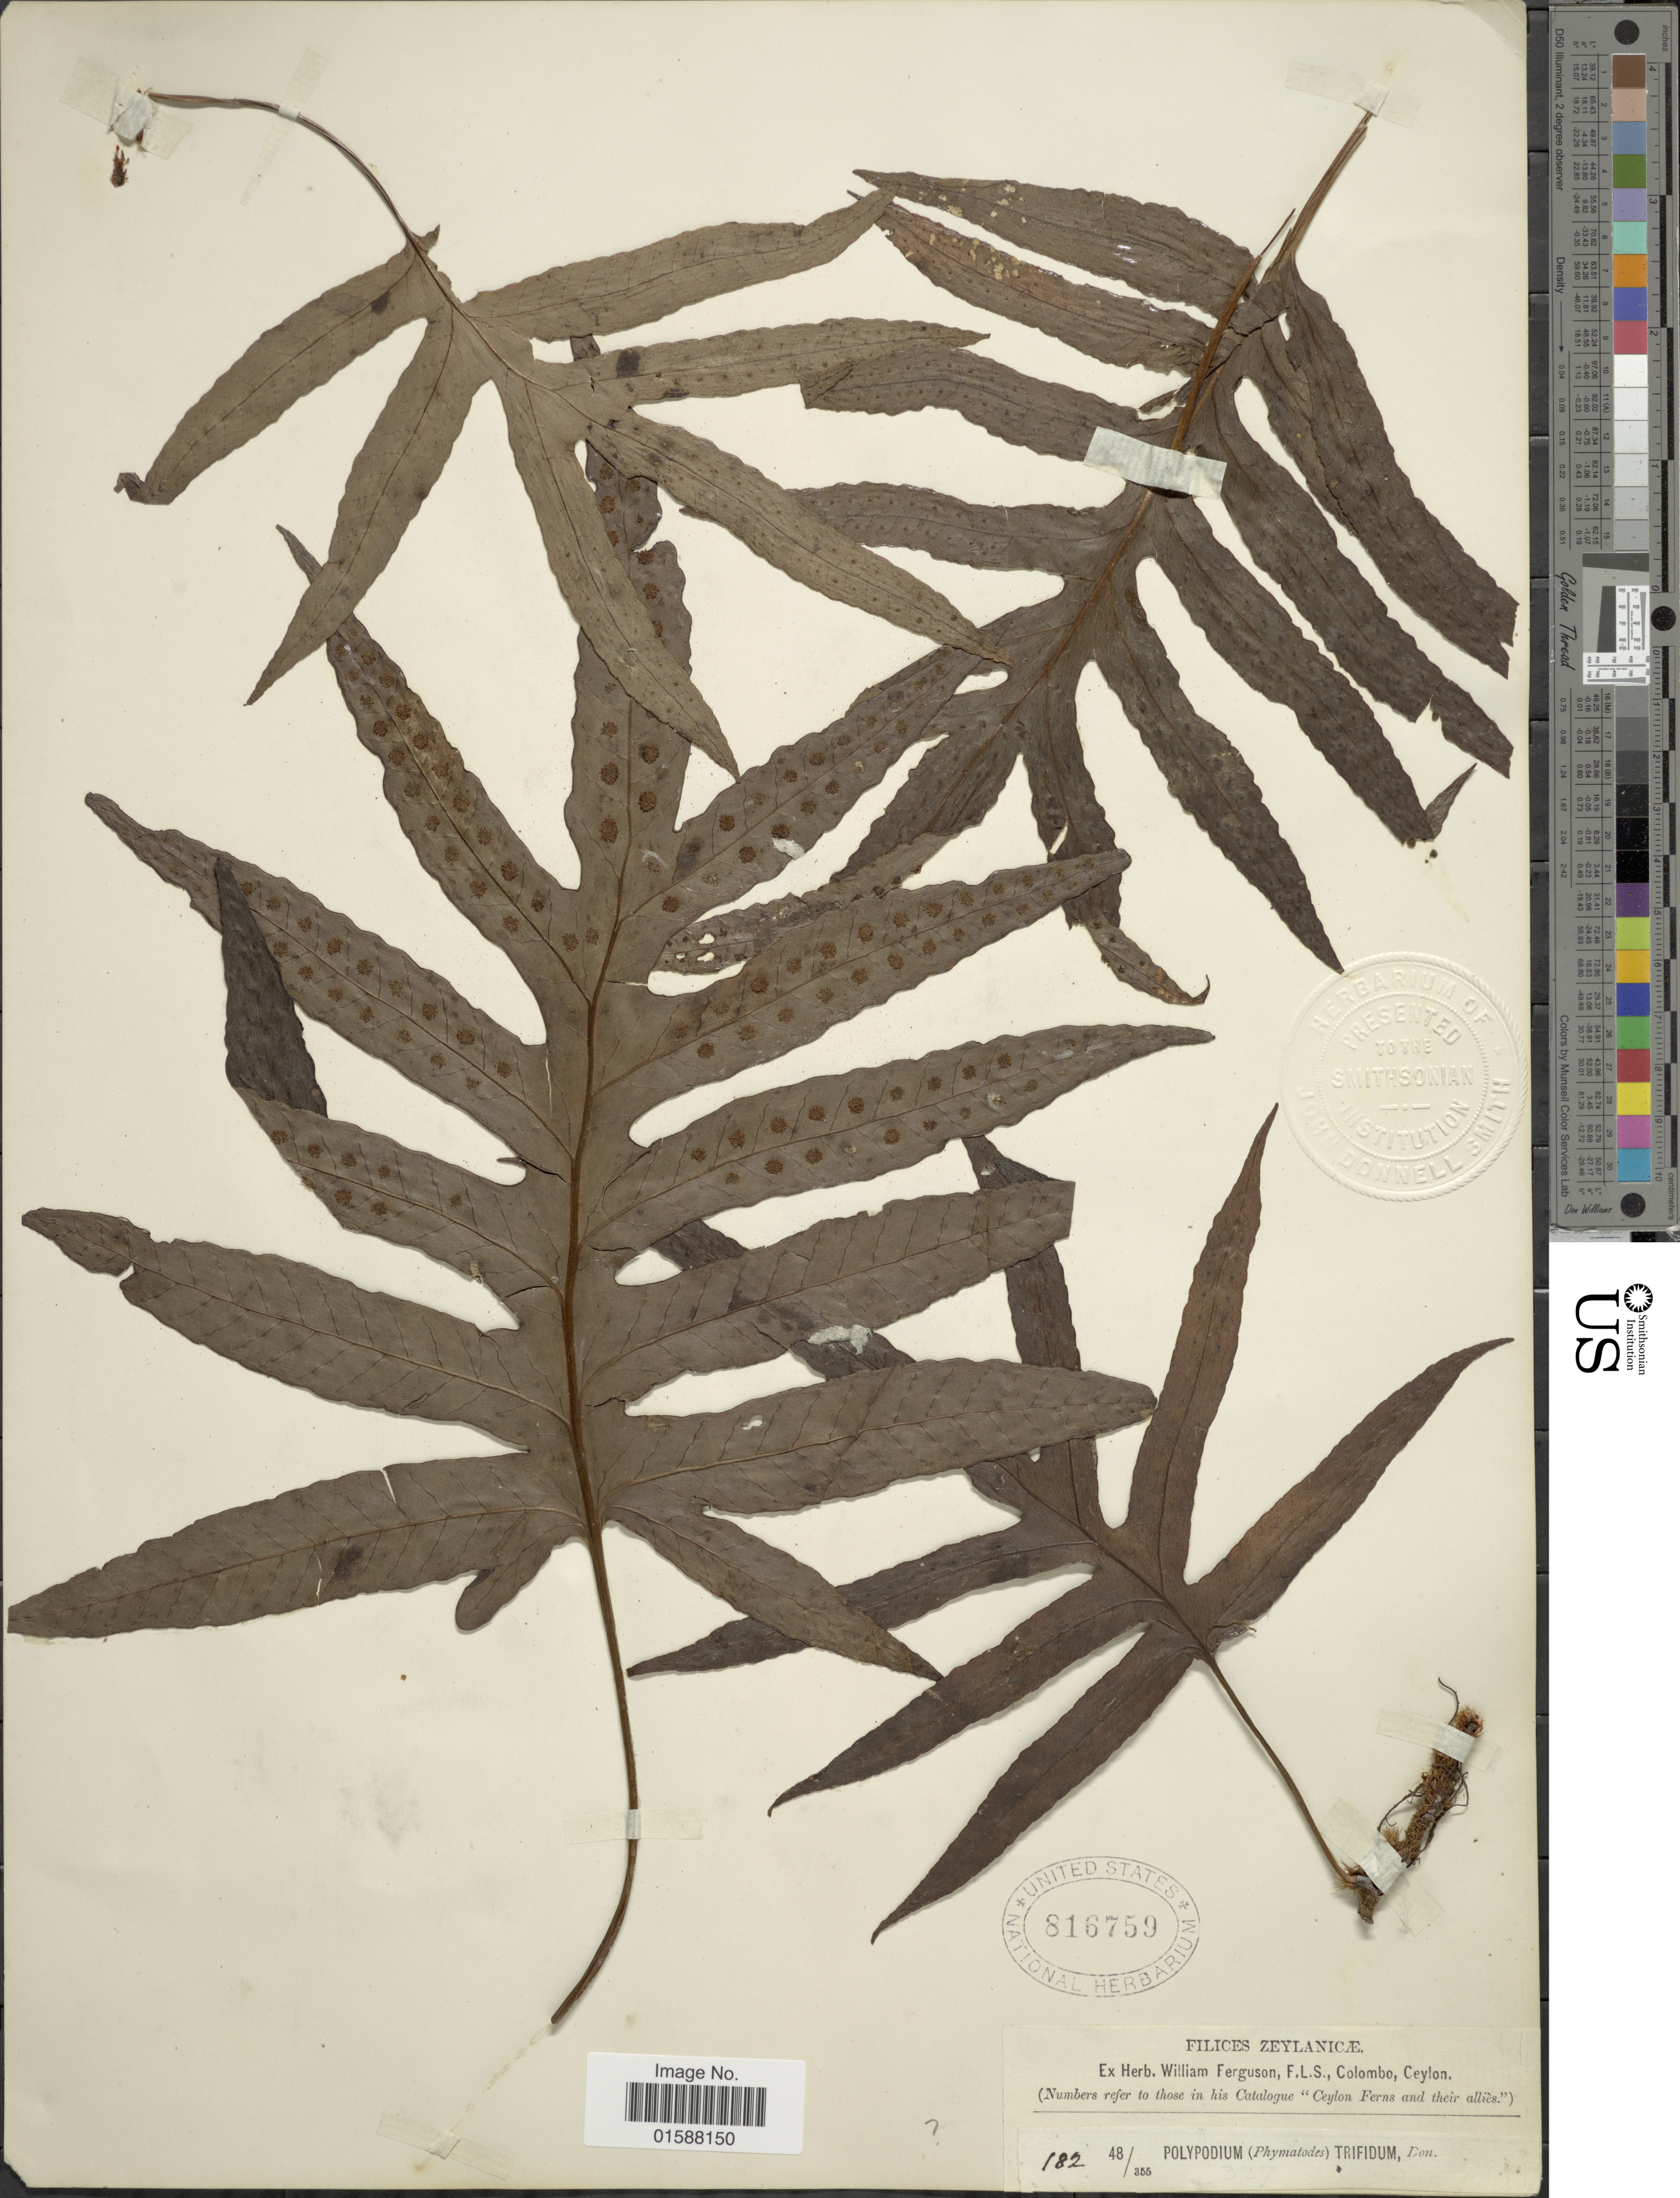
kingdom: Plantae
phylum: Tracheophyta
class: Polypodiopsida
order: Polypodiales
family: Polypodiaceae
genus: Lepisorus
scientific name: Lepisorus sp.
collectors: ex herb. W. Ferguson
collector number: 182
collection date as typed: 48/355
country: Sri Lanka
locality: Zeylanicæ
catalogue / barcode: US 816759